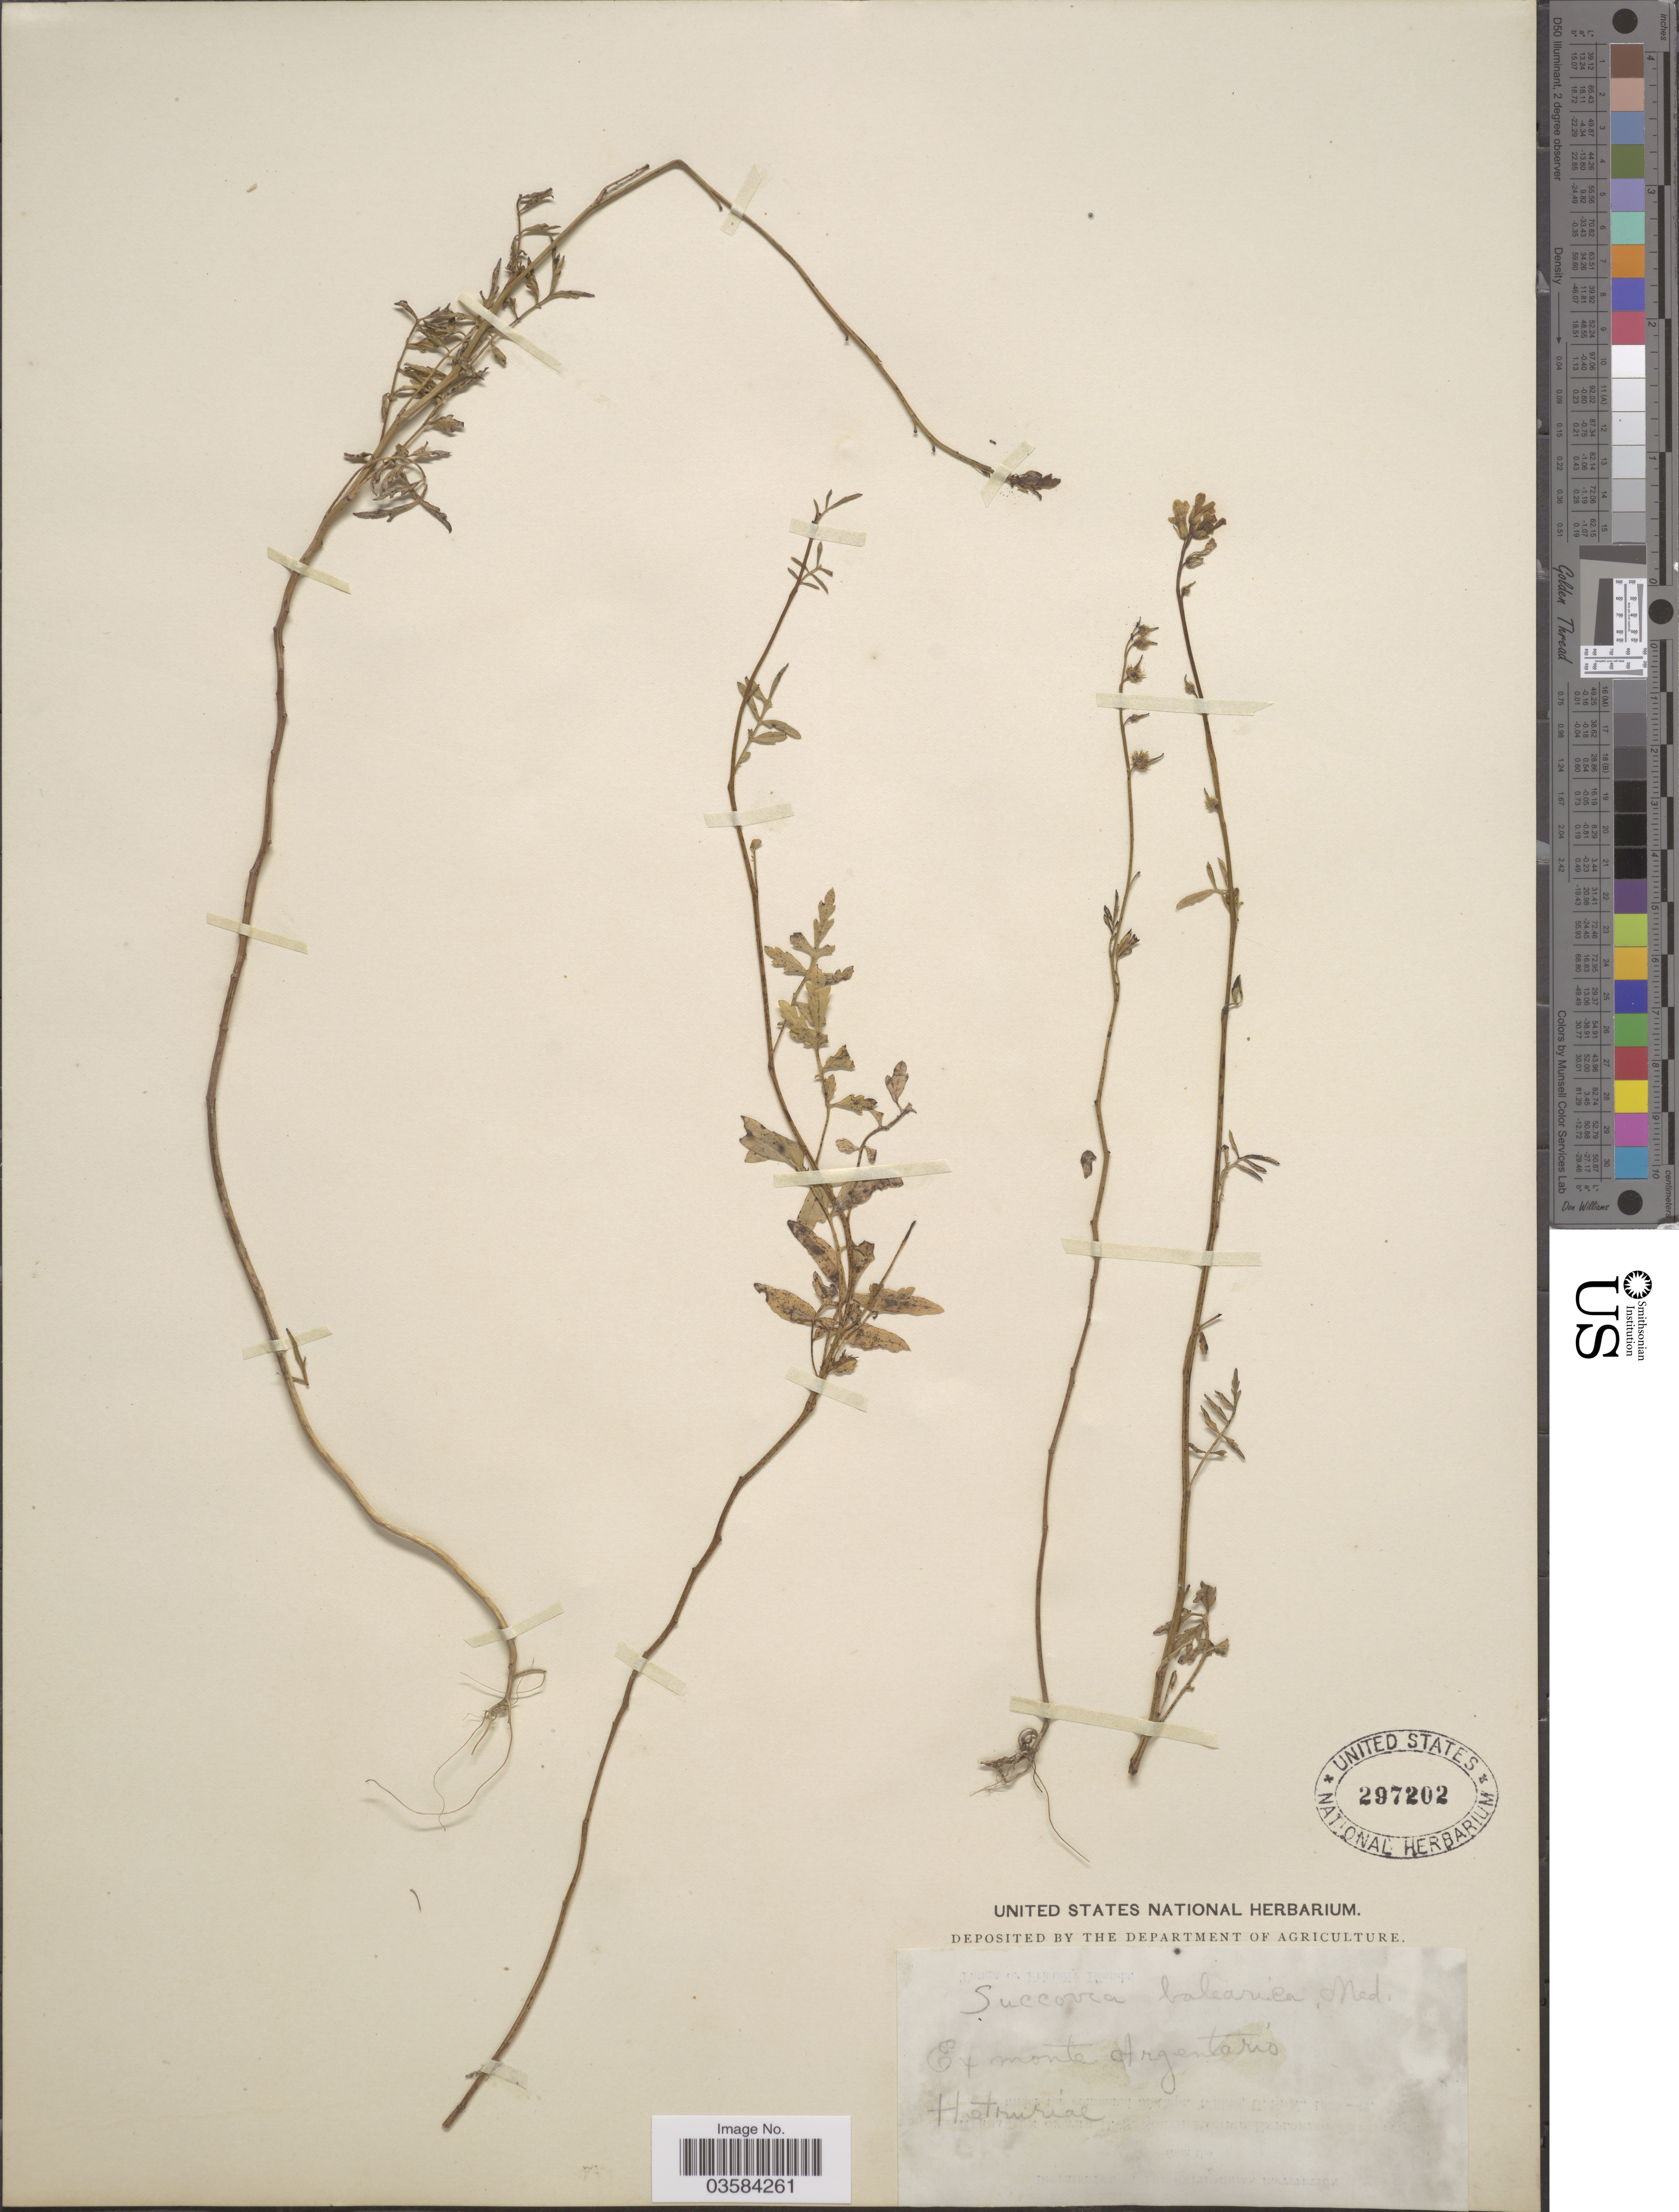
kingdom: Plantae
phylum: Tracheophyta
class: Magnoliopsida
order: Brassicales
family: Brassicaceae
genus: Succowia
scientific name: Succowia balearica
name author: (L.) Medik.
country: Italy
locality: Hetruriae.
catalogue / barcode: US 297202